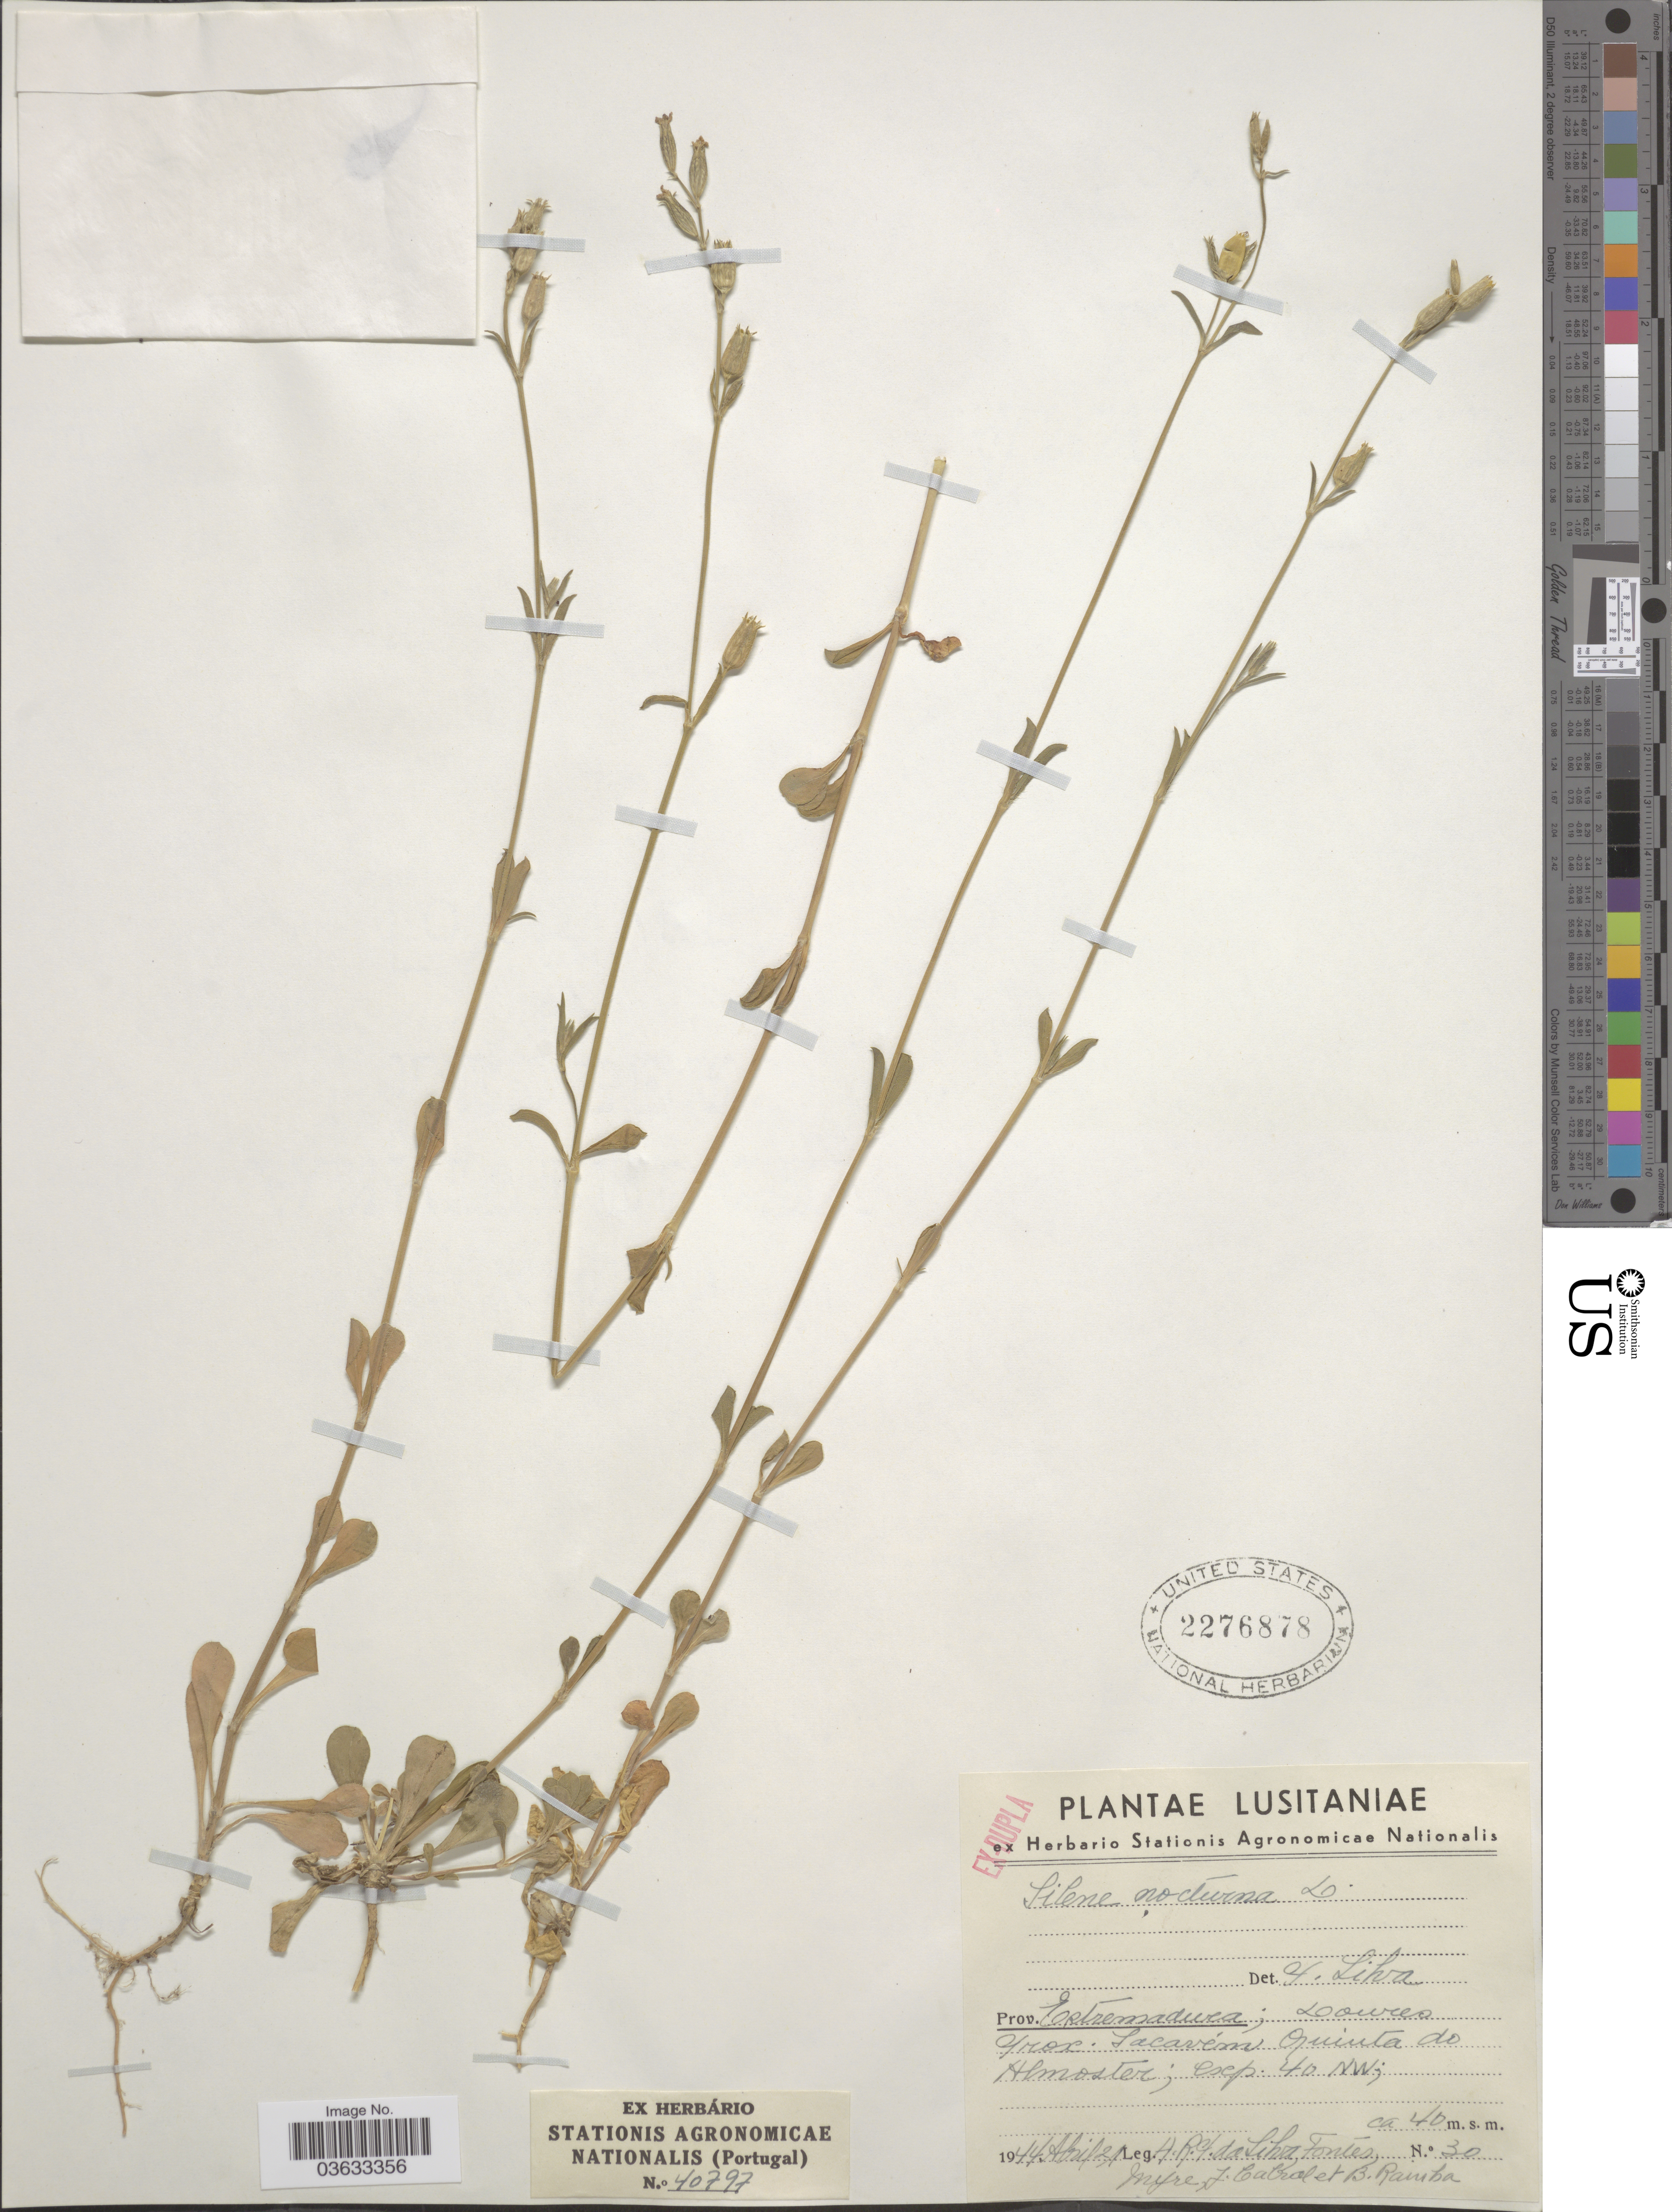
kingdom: Plantae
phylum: Tracheophyta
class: Magnoliopsida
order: Caryophyllales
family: Caryophyllaceae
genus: Silene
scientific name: Silene nocturna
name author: L.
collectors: A. Pinto da Silva, Fontes, Myre, J. Cabral & B. Rainha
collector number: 30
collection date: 1944-04-21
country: Portugal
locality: Lusitaniae. Prov. Estremadura; Lources. Prox. Sacavém Quinta do Almoster; exp. 40 NW.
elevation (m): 40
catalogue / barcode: US 2276878